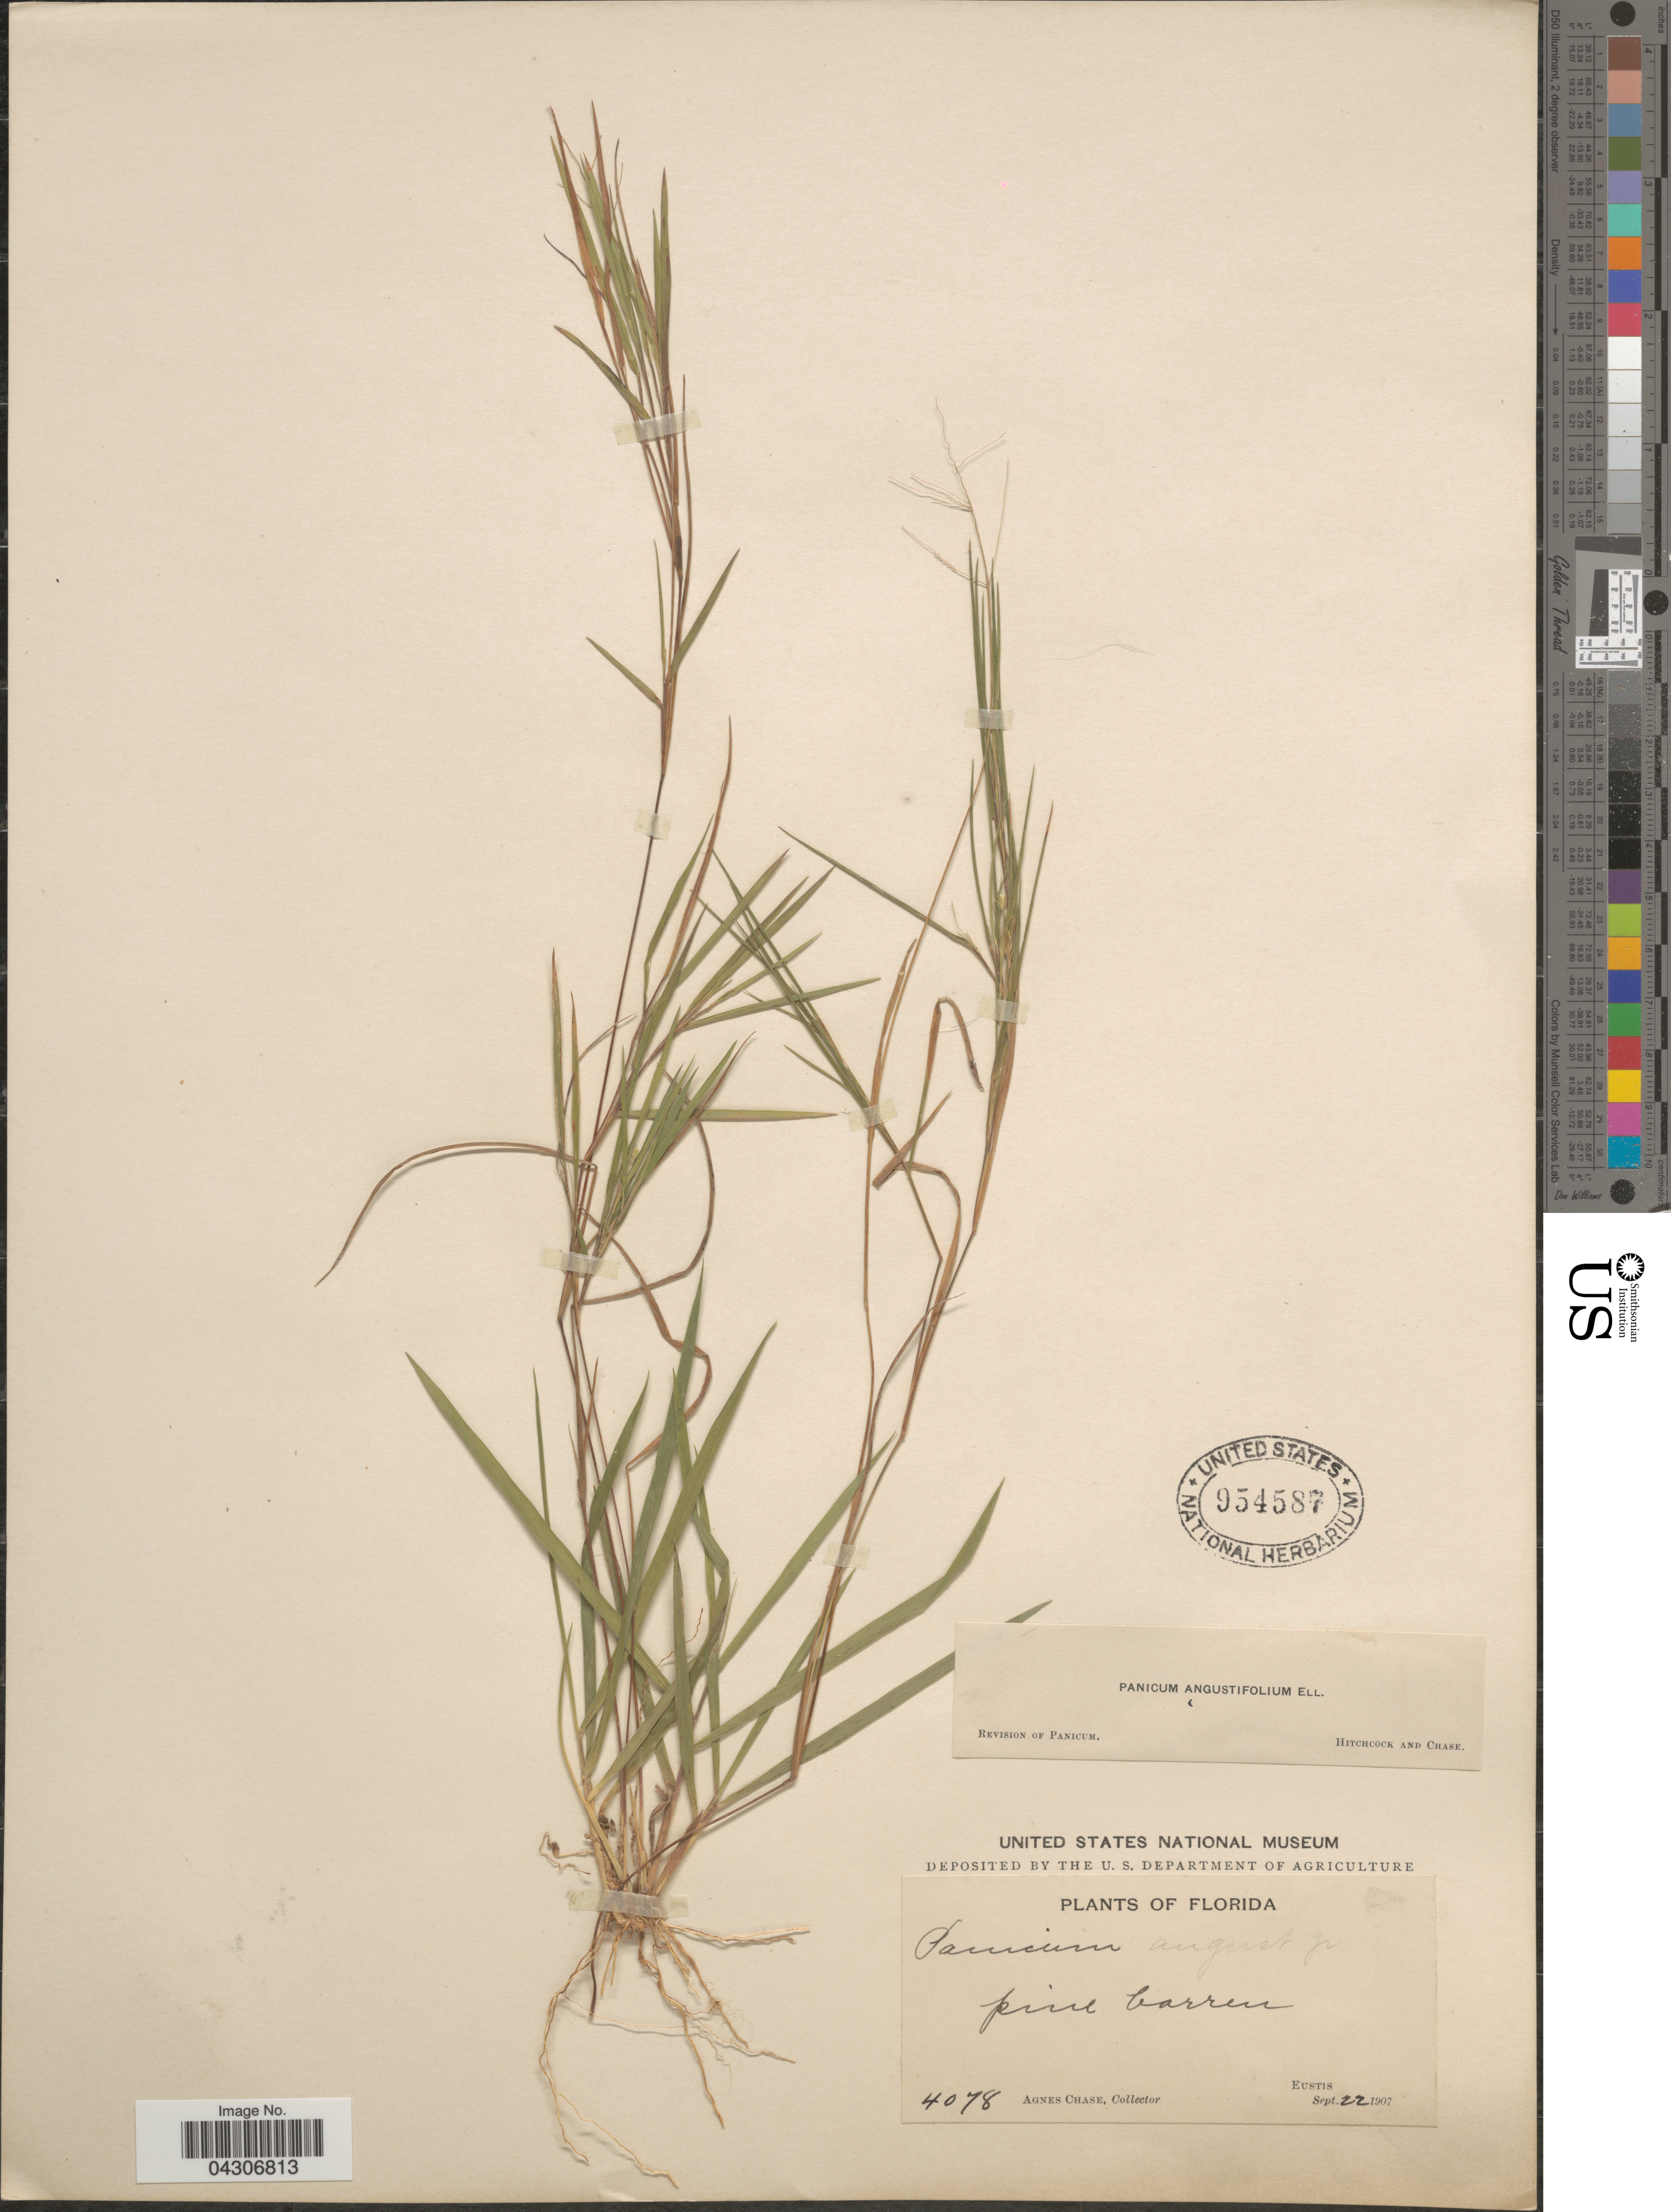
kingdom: Plantae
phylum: Tracheophyta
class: Liliopsida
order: Poales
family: Poaceae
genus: Dichanthelium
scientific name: Dichanthelium aciculare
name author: (Desv. ex Poir.) Gould & C.A. Clark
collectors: A. Chase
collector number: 4078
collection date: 1907-09-22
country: United States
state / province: Florida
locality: Eustis.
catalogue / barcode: US 954587